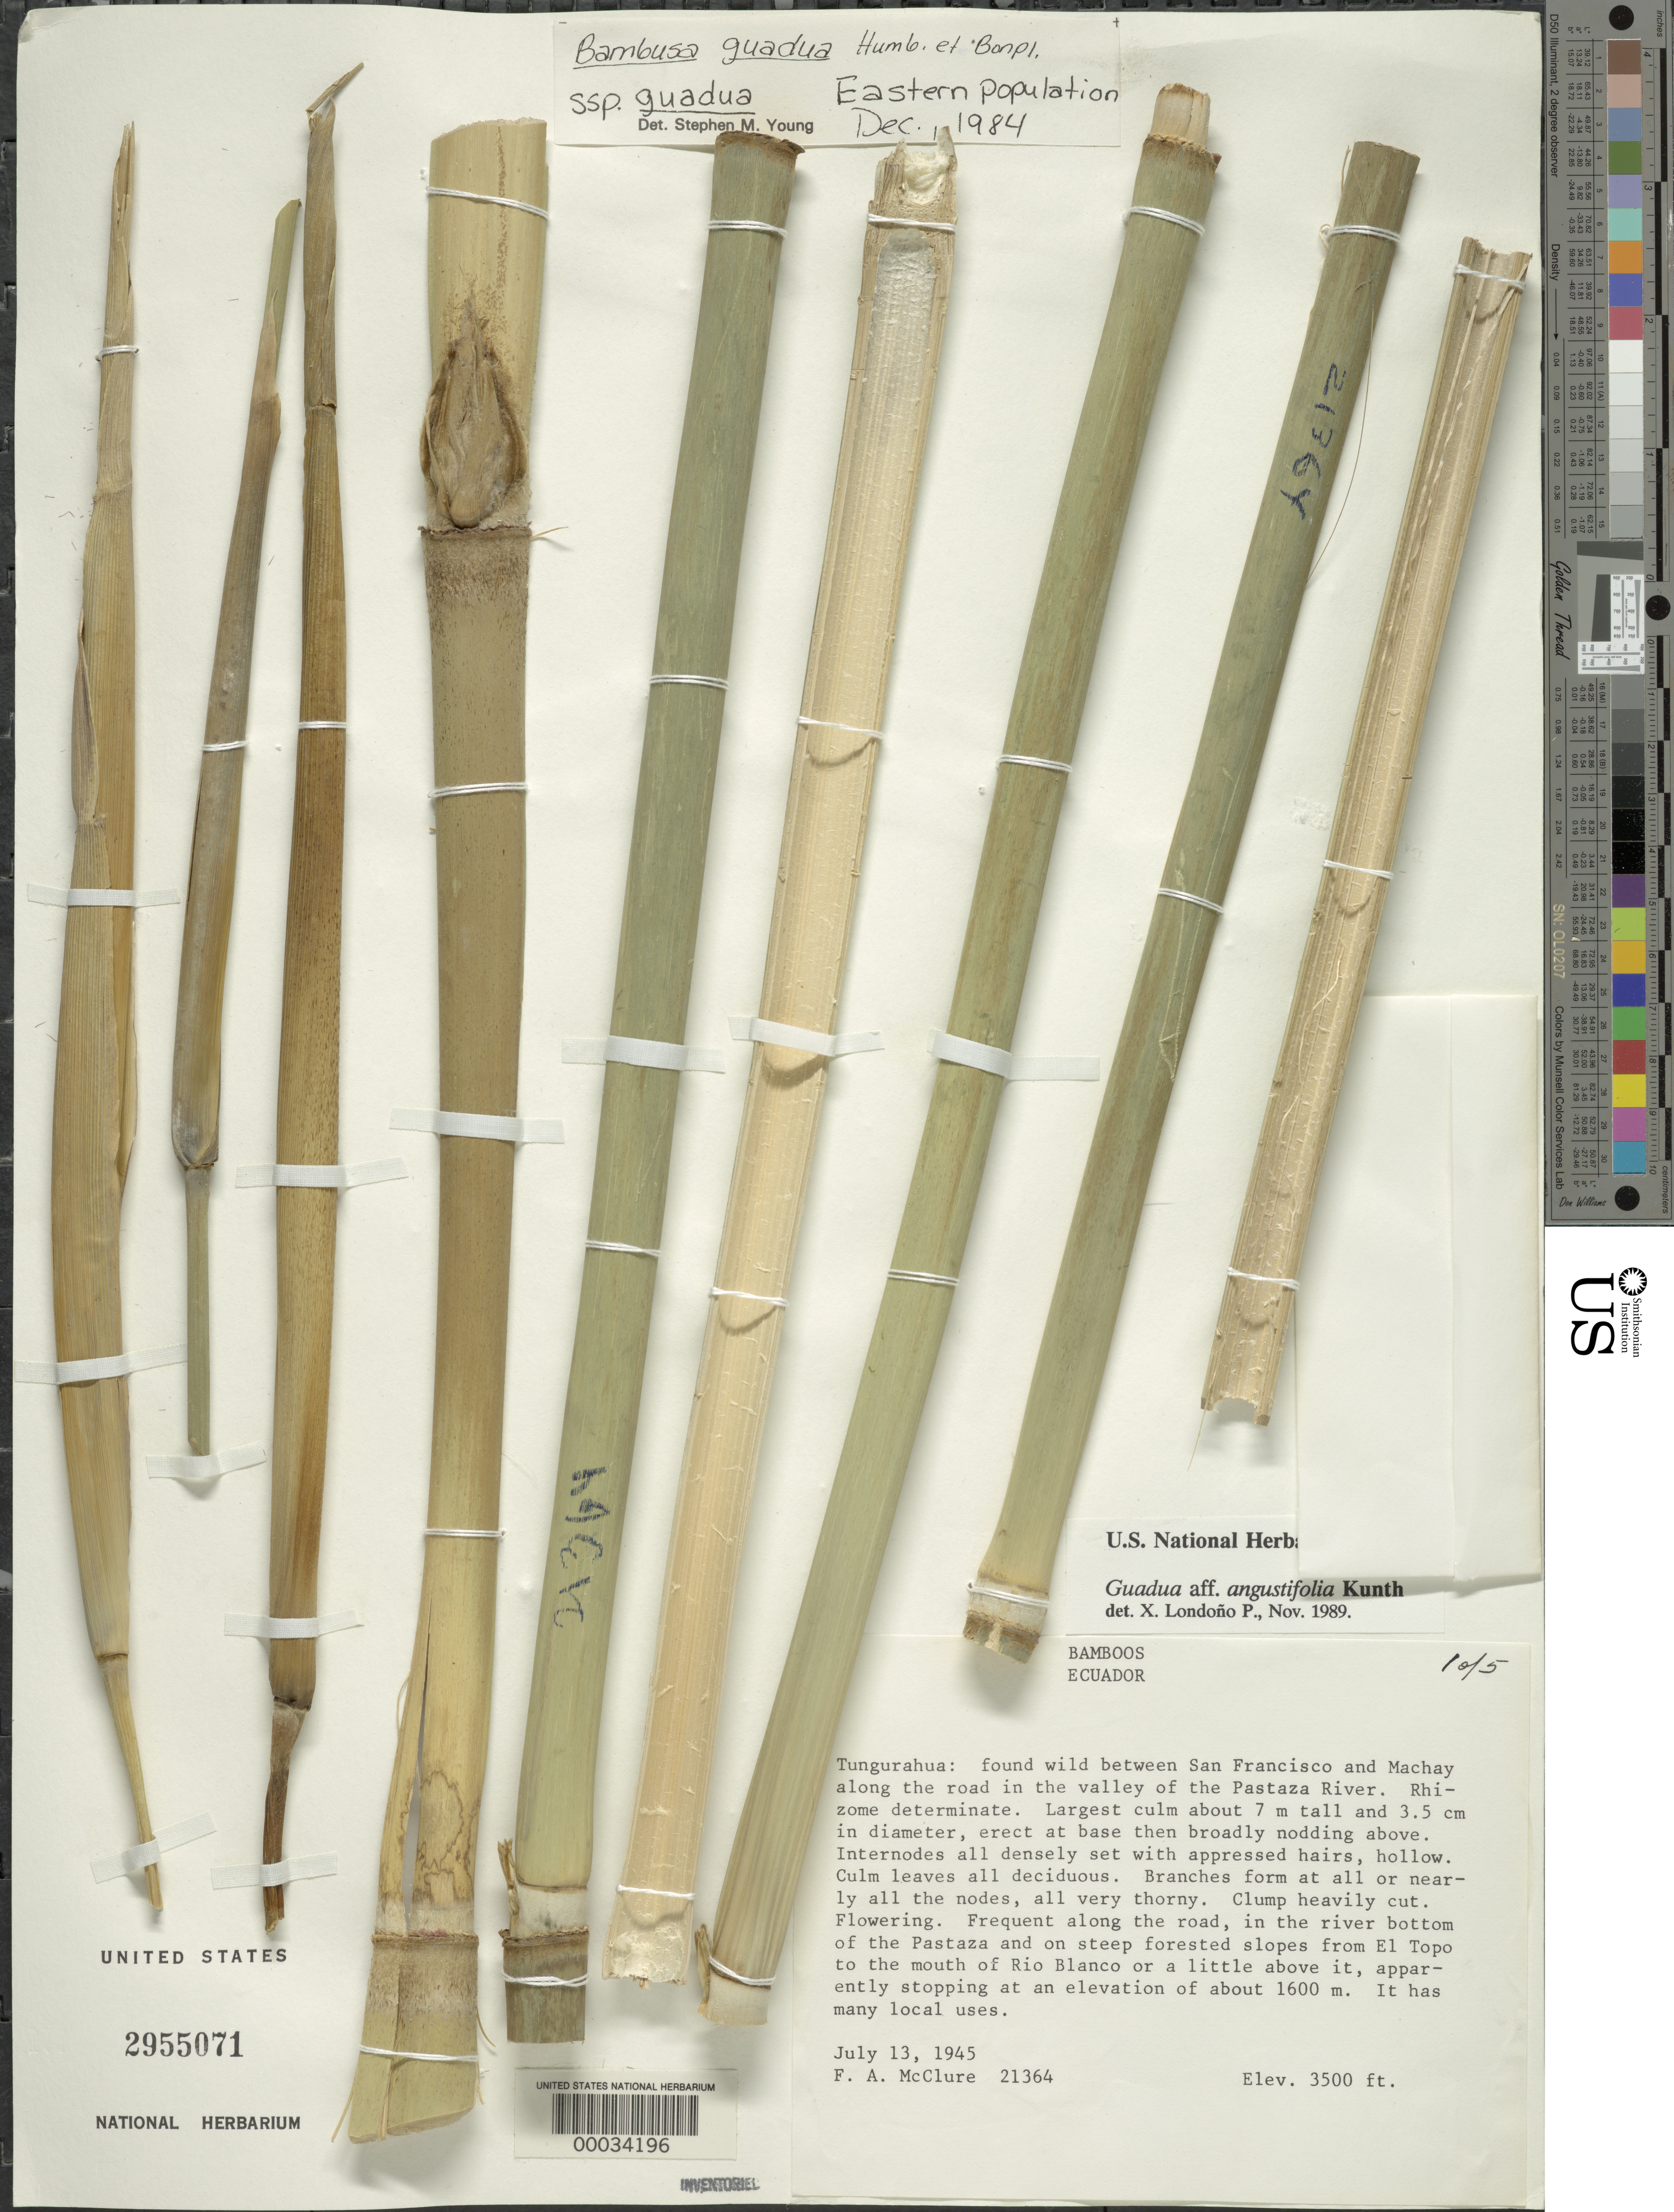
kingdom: Plantae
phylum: Tracheophyta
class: Liliopsida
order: Poales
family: Poaceae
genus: Guadua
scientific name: Guadua uncinata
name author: Londoño & L.G. Clark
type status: Holotype Fragment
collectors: F. A. McClure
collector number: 21364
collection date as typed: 13 Jul 1945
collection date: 1945-07-13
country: Ecuador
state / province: Tungurahua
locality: Between San Francisco and machay along road in the Valley of the pastaza River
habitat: Along the road, in the river bottom and on steep forested slopes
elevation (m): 1068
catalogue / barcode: US 2955071